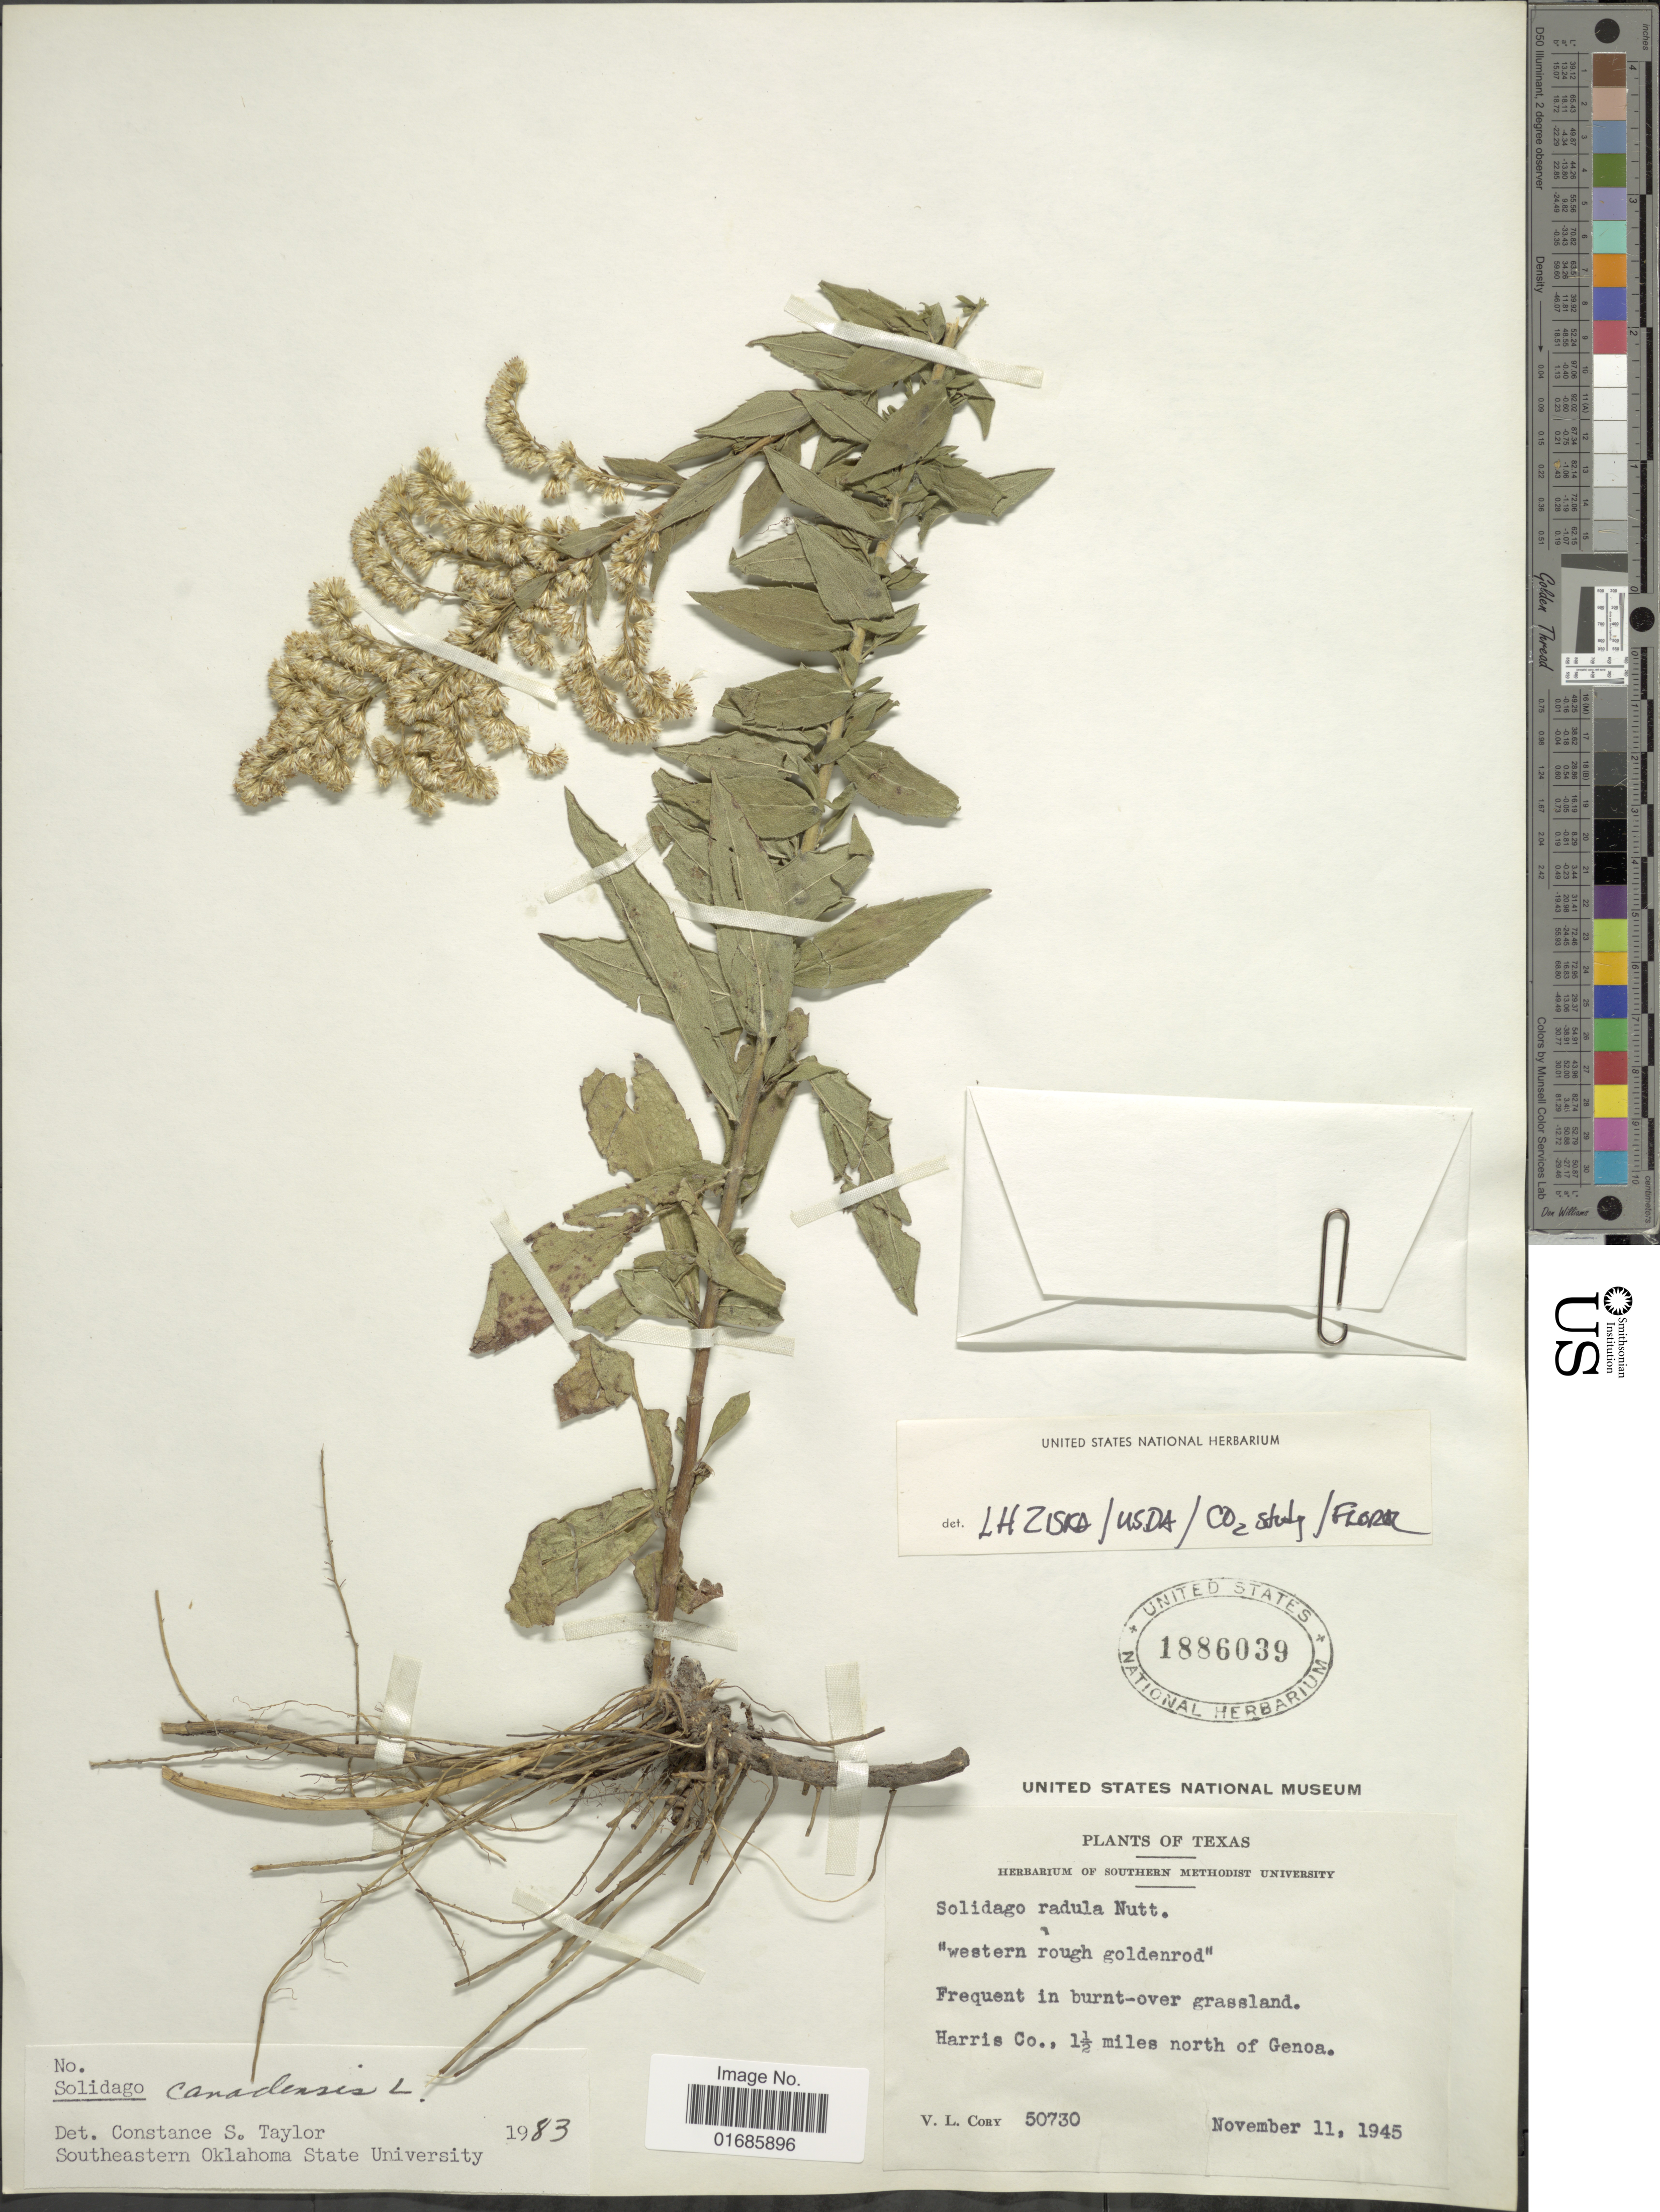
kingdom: Plantae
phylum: Tracheophyta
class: Magnoliopsida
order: Asterales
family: Asteraceae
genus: Solidago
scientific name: Solidago canadensis var. scabra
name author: (Muhl. ex Willd.) Torr. & A. Gray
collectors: V. Cory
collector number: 50730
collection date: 1945-11-11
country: United States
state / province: Texas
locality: Western rough goldenrod, Harris Co., 1½ miles north of Genoa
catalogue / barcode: US 1886039